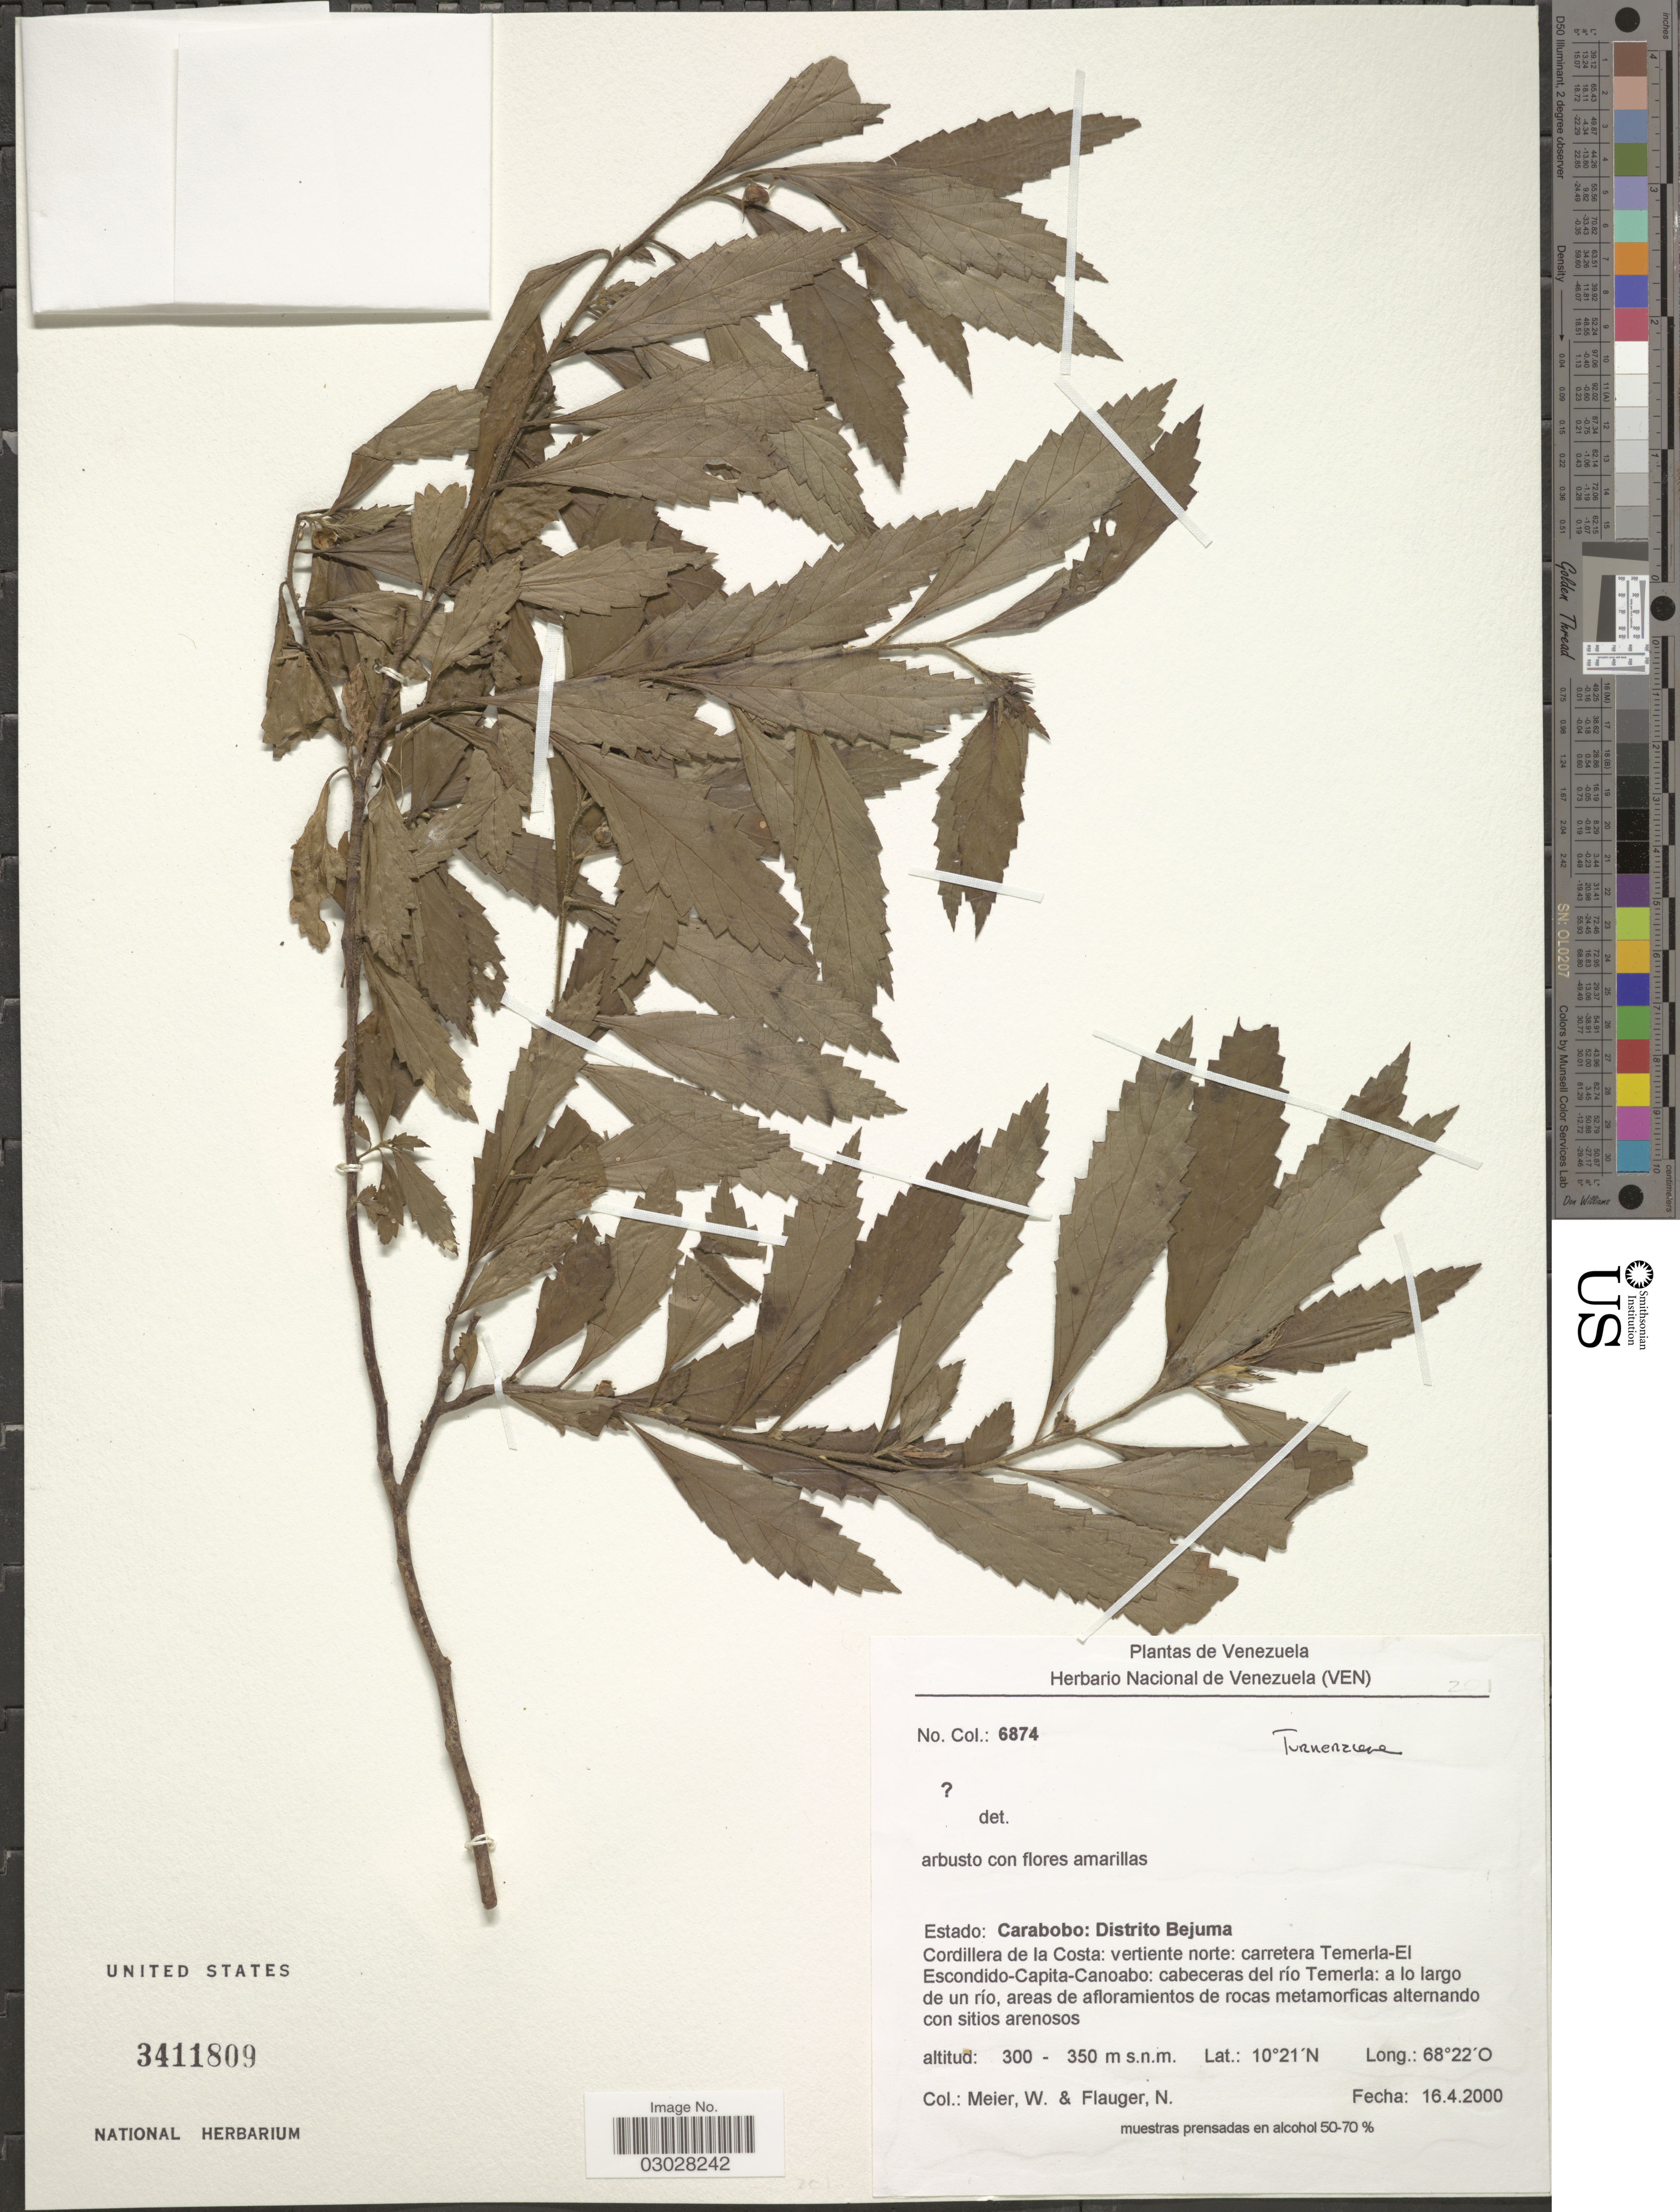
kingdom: Plantae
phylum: Tracheophyta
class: Magnoliopsida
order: Malpighiales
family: Turneraceae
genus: Turnera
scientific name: Turnera sp.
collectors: W. Meier & N. Flauger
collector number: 6874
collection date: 2000-04-16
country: Venezuela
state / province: Carabobo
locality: Estado: Carabobo: Distrito Bejuma. Cordillera de la Costa: vertiente norte: carretera Temerla-El Escondido-Capita-Canoabo: cabeceras del río Temerla: a lo largo de un río, areas de afloramientos de rocas metamorficas aternando con sitios arenosos.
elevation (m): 300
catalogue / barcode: US 3411809